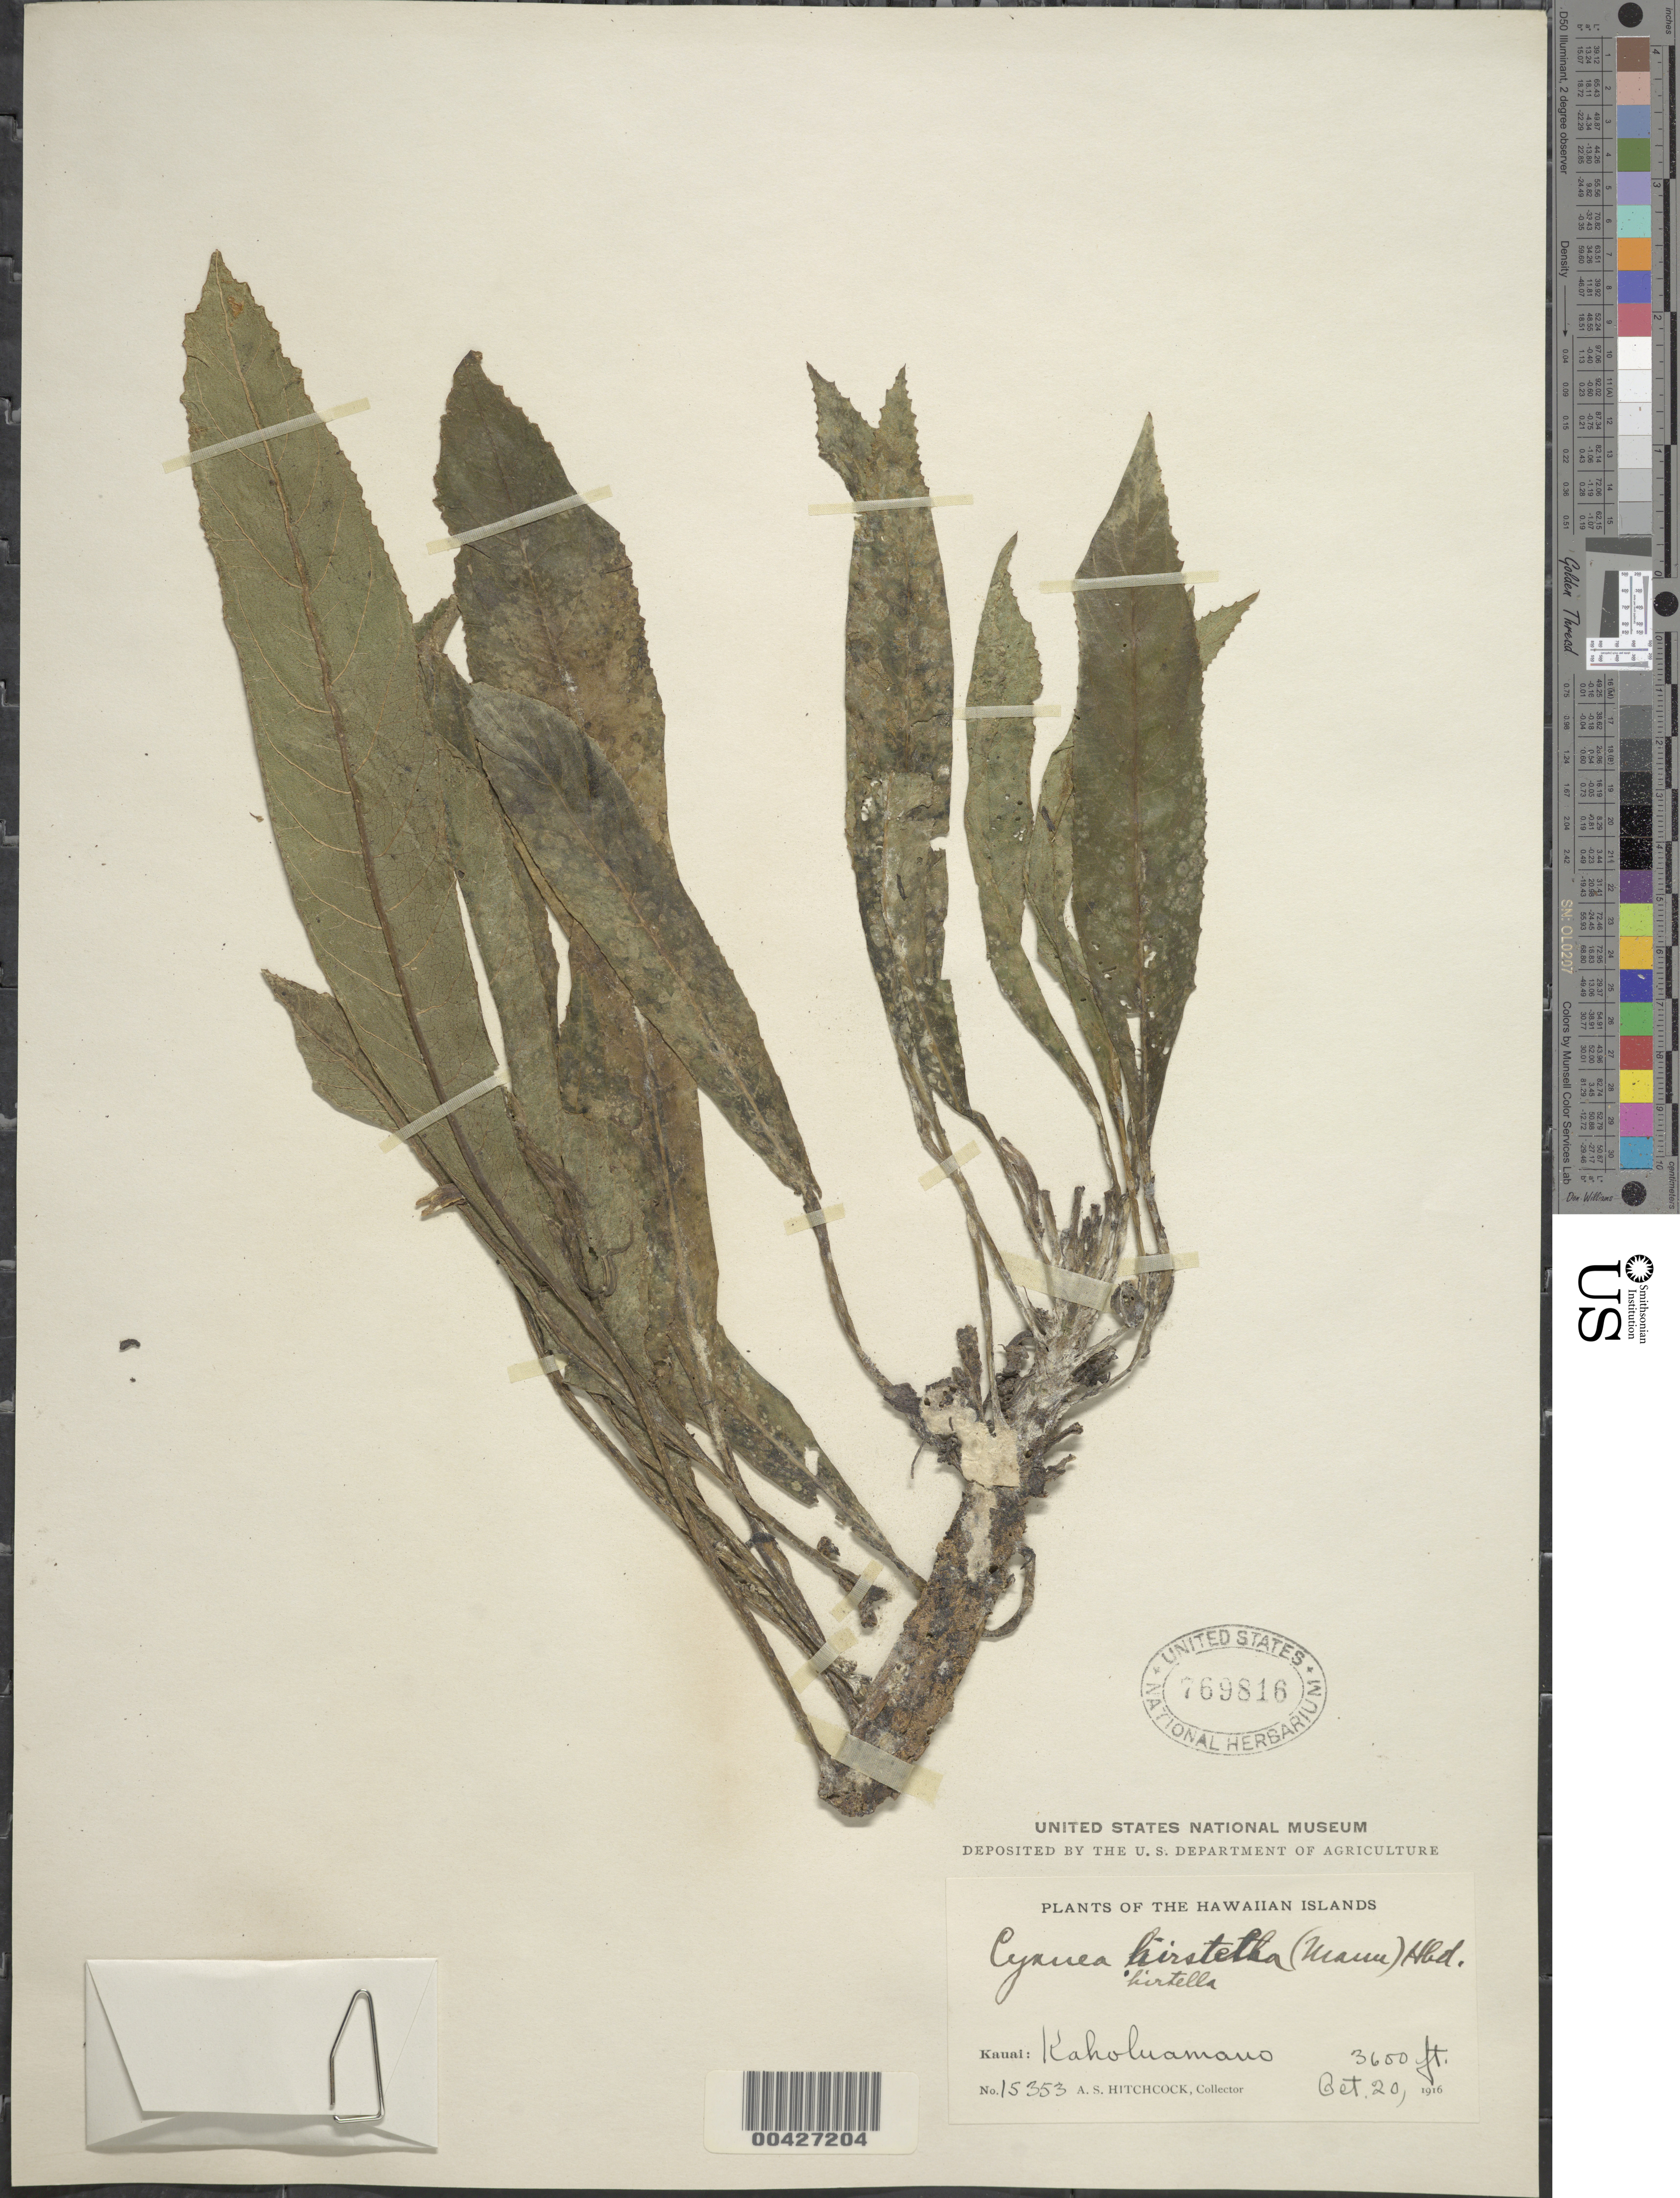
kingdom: Plantae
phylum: Tracheophyta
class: Magnoliopsida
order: Asterales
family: Campanulaceae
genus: Cyanea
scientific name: Cyanea hirtella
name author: (H. Mann) Hillebr.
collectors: A. S. Hitchcock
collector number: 15353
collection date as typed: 20 Oct 1916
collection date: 1916-10-20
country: United States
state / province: Hawaii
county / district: Kauai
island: Kaua'i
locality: Kaholuamano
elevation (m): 1097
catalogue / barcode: US 769816